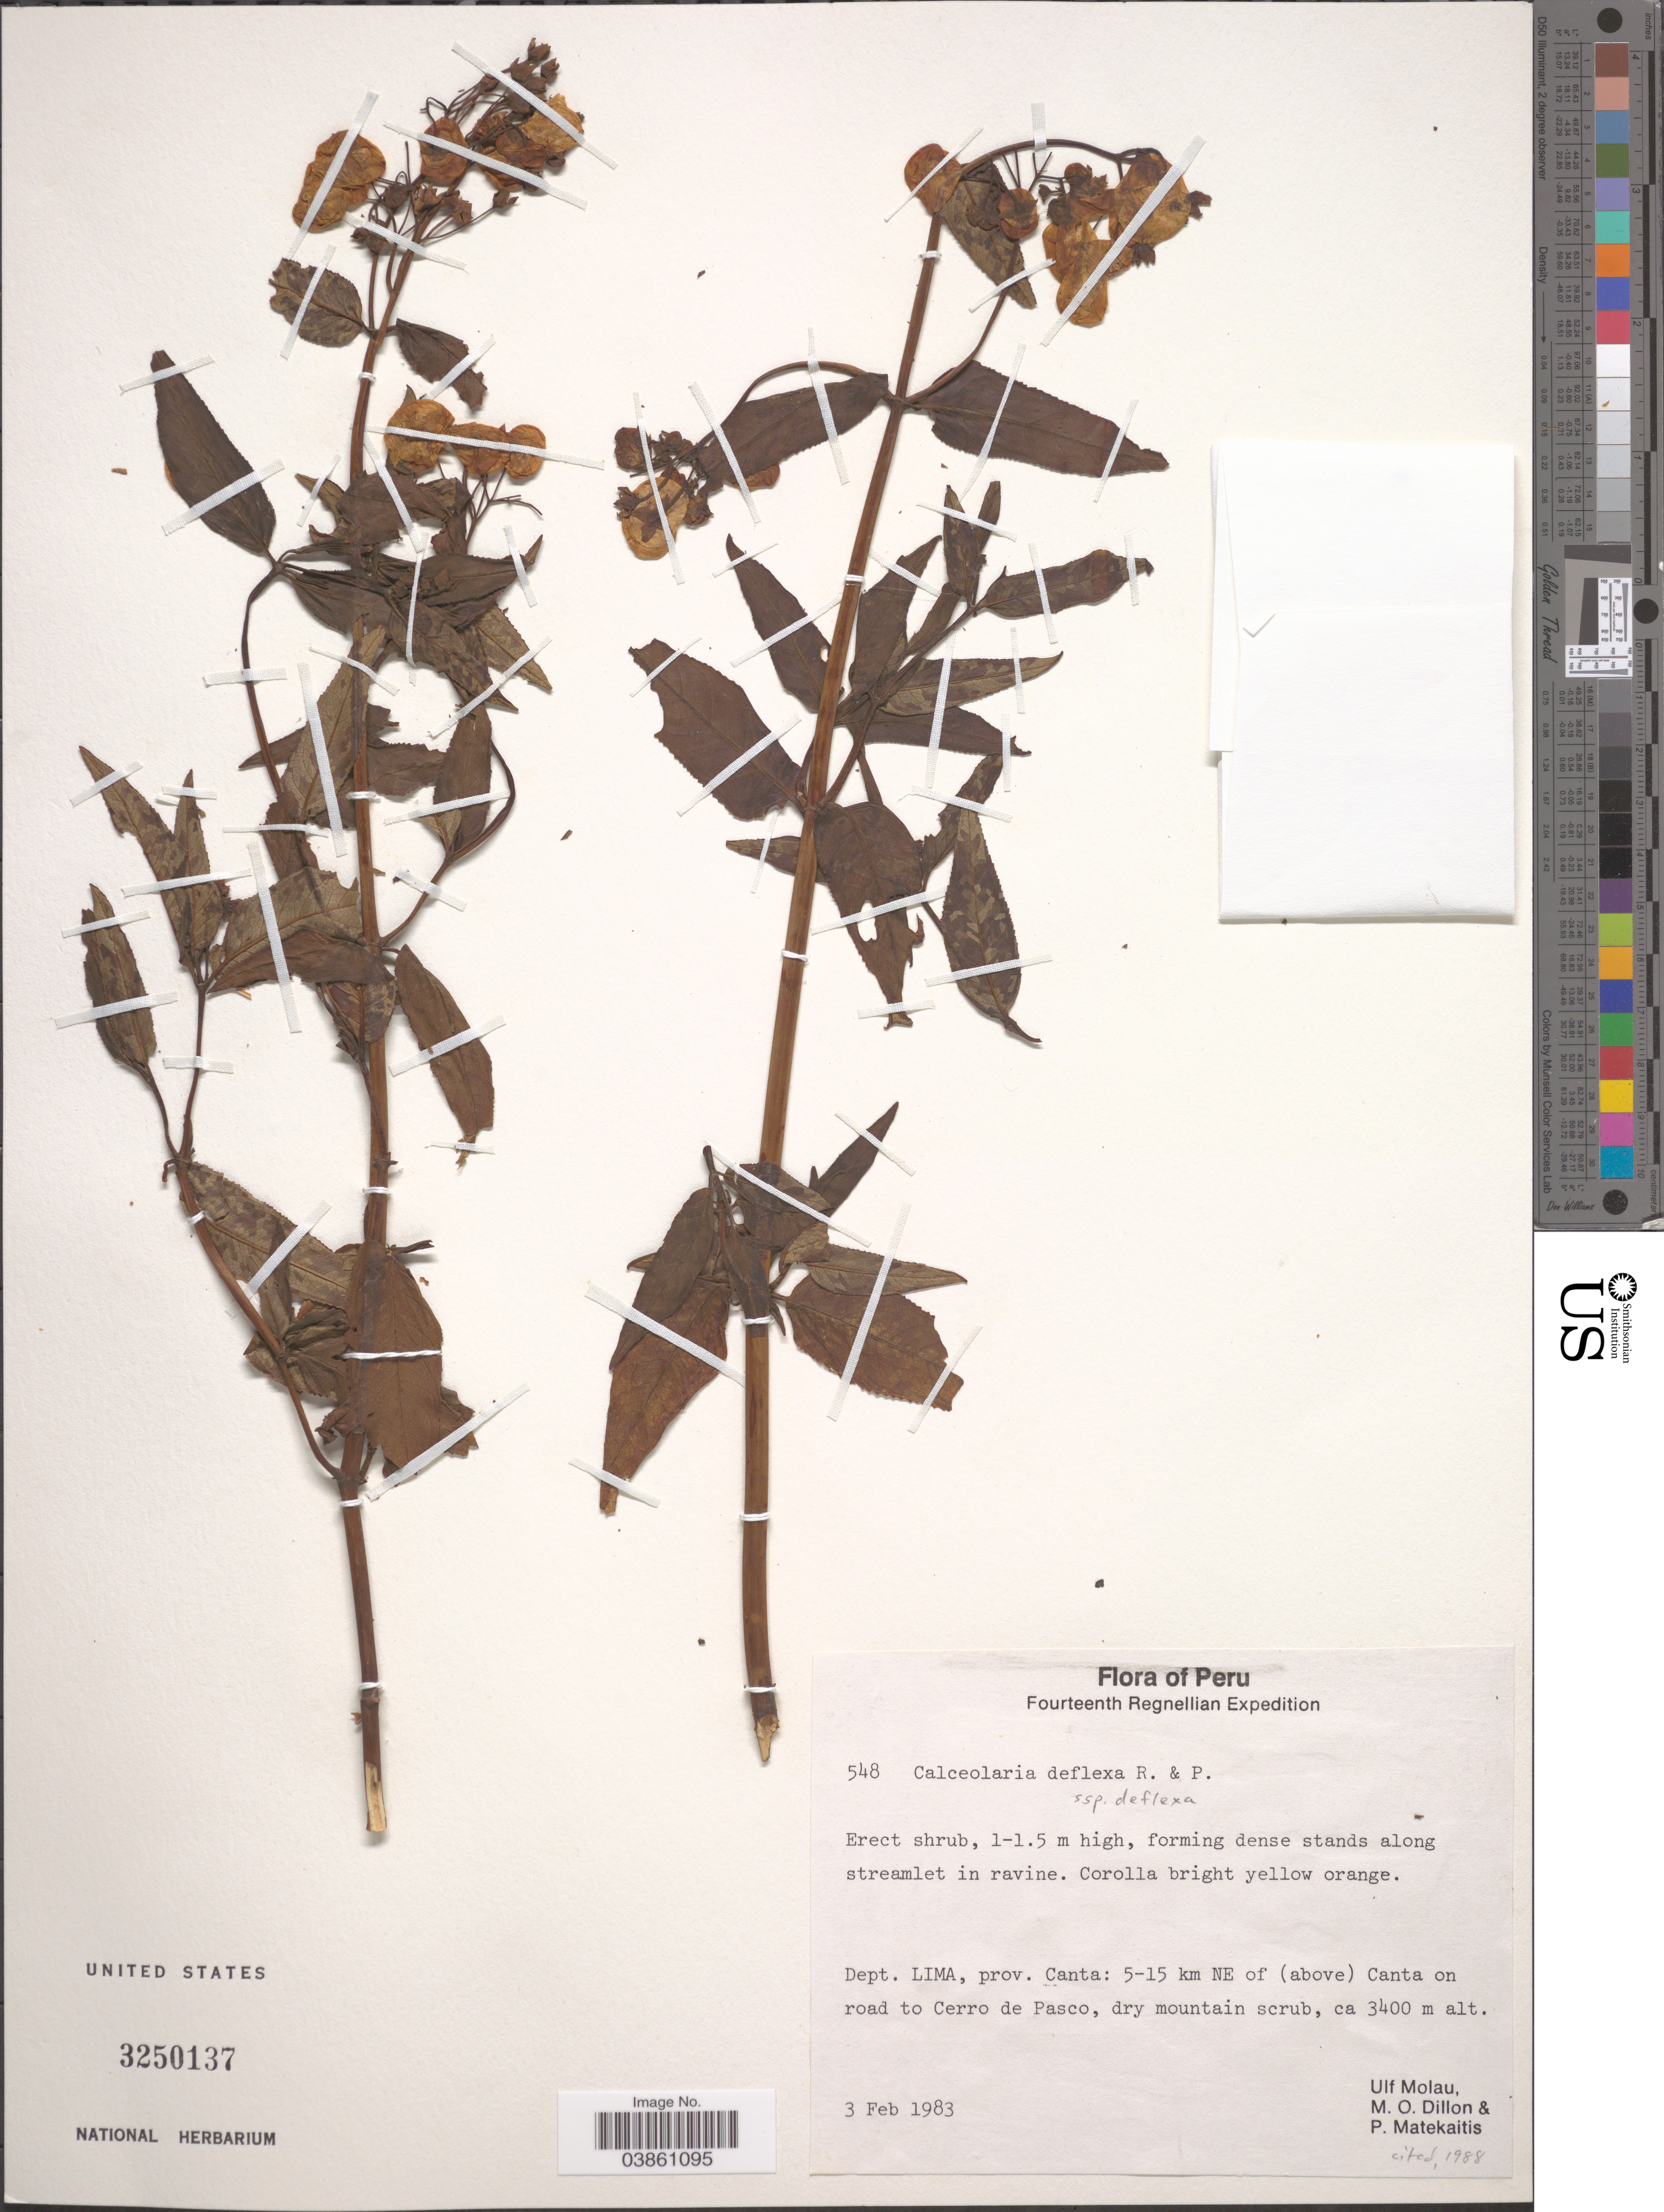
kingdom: Plantae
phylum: Tracheophyta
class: Magnoliopsida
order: Lamiales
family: Calceolariaceae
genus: Calceolaria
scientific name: Calceolaria deflexa subsp. deflexa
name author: Ruiz & Pav.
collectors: U. Molau, M. O. Dillon & P. Matekaitis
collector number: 548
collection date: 1983-02-03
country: Peru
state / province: Lima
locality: Dept. Lima, prov. Canta: 5-15 km NE of (above) Canta on road to Cerro de Pasco.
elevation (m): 3400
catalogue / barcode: US 3250137